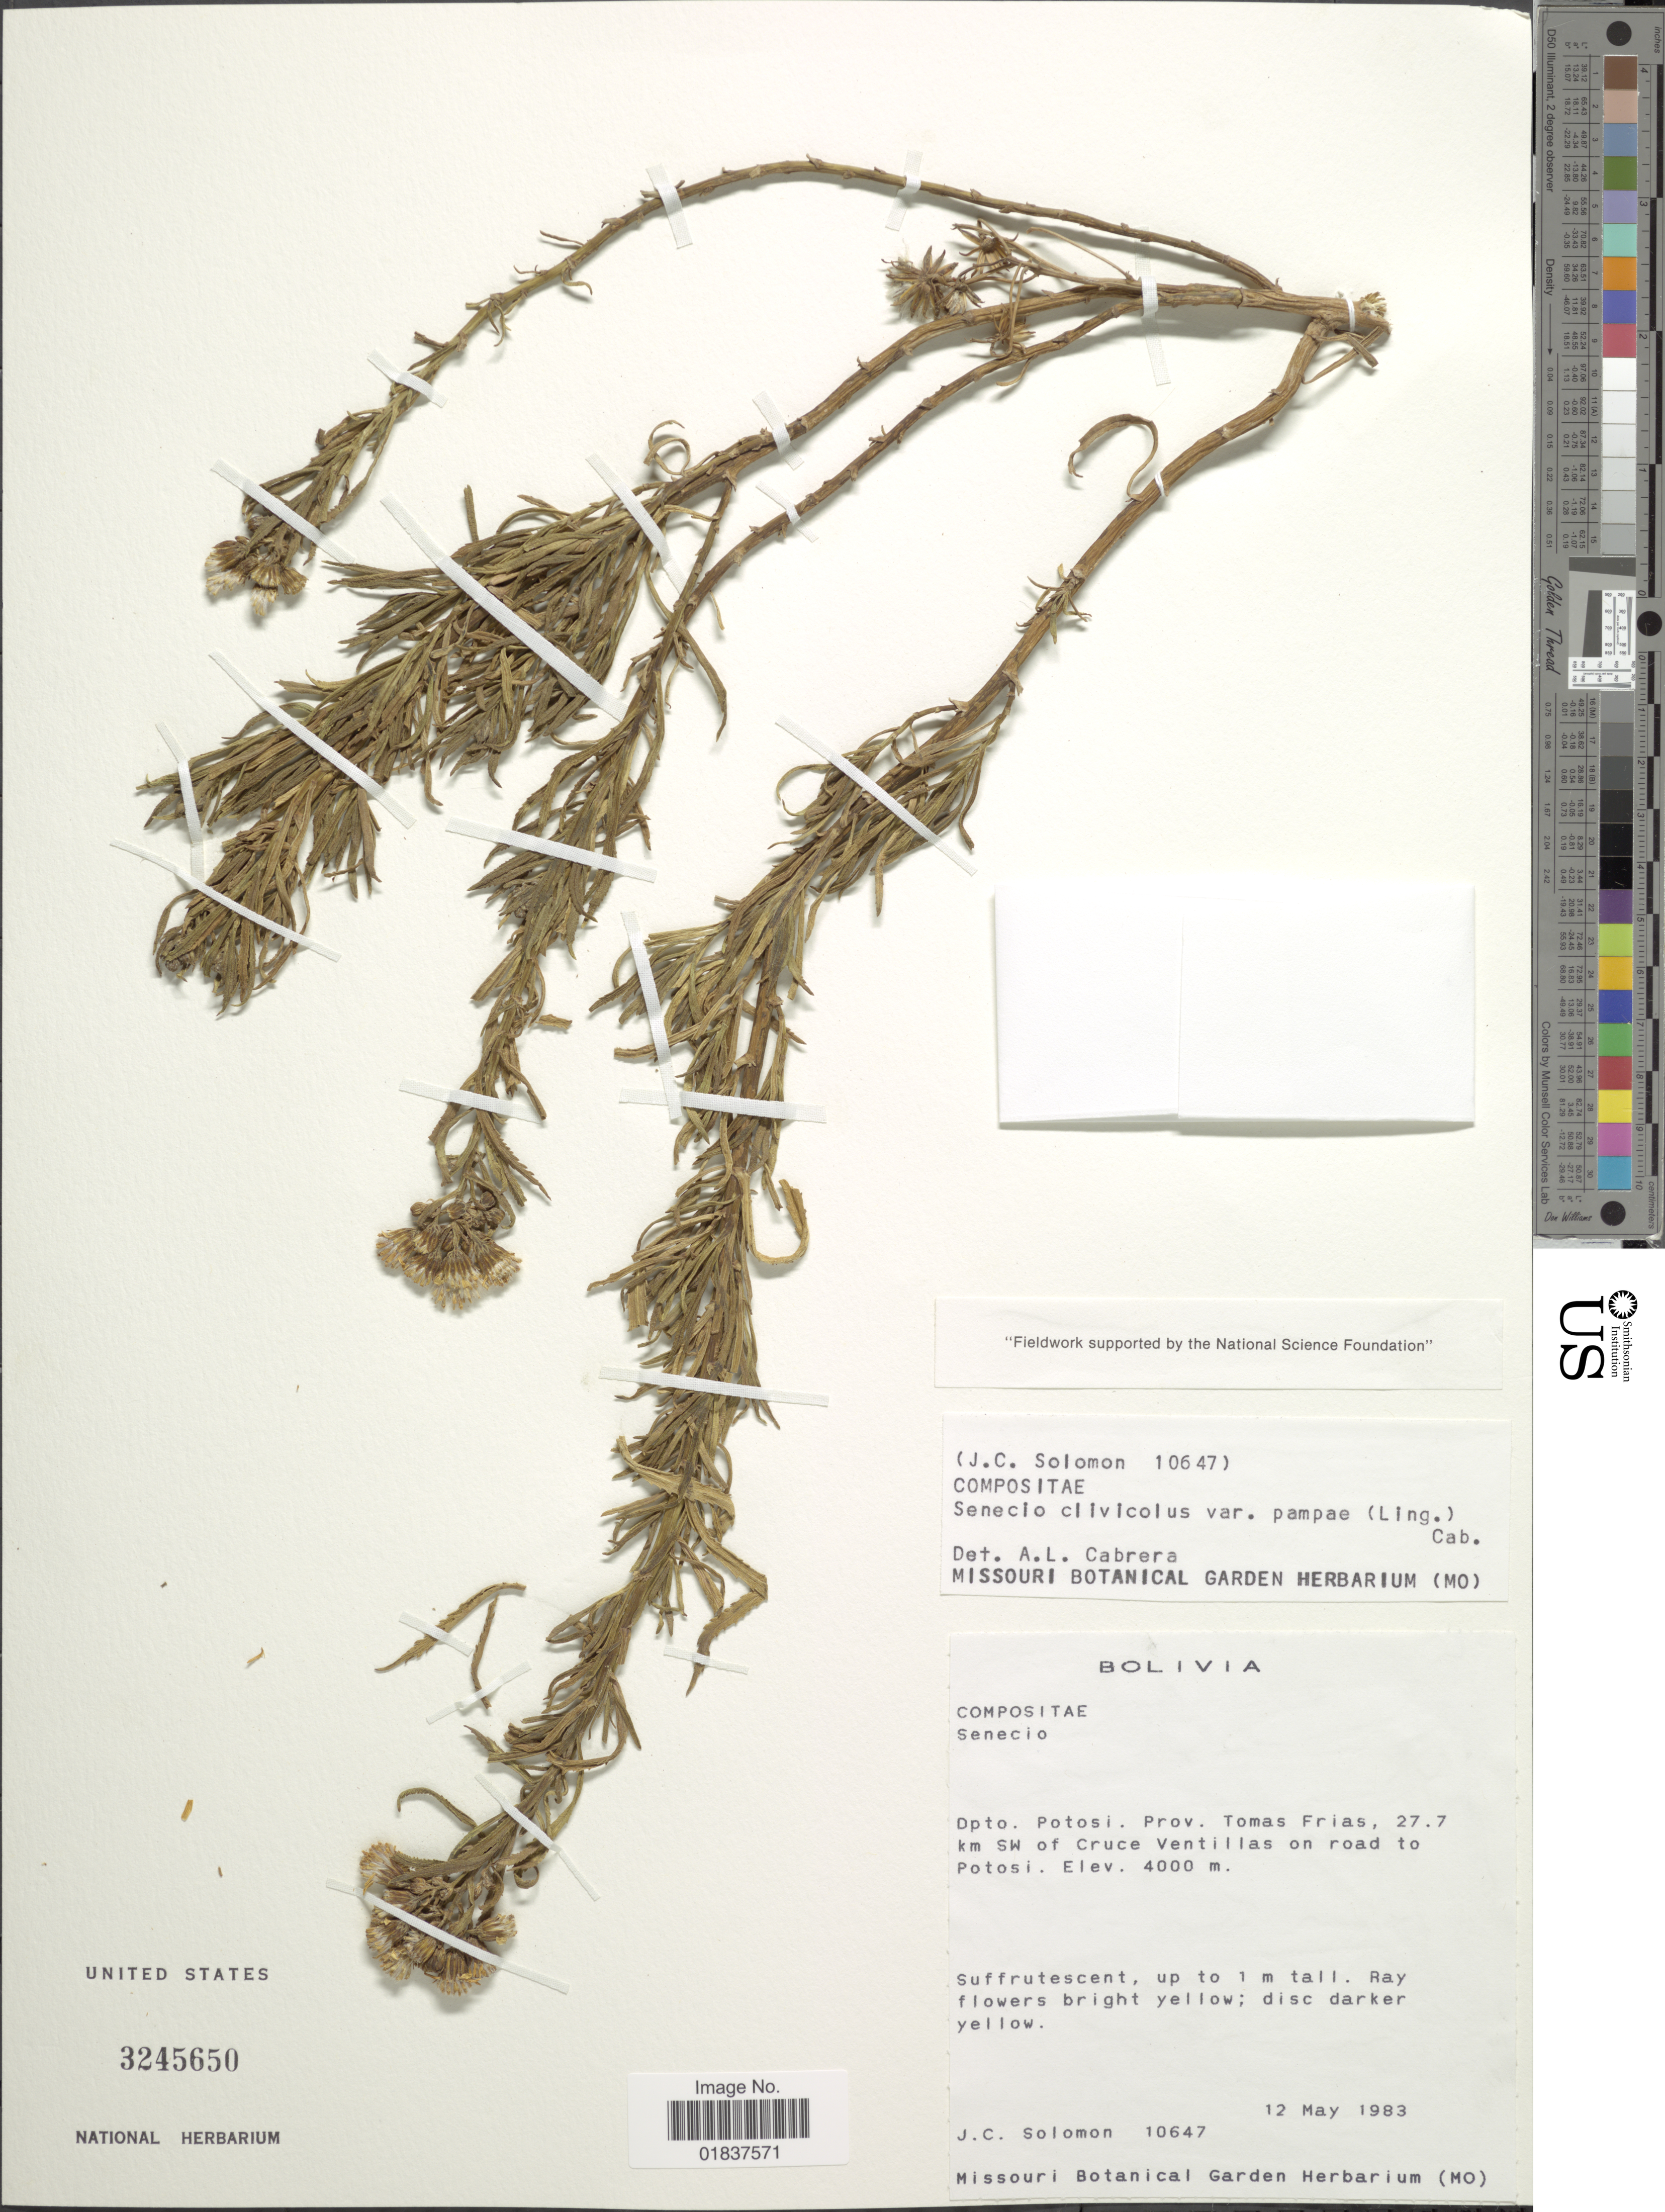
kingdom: Plantae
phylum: Tracheophyta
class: Magnoliopsida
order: Asterales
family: Asteraceae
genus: Senecio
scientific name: Senecio clivicola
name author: Wedd.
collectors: J. C. Solomon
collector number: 10647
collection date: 1983-05-12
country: Bolivia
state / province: Potosi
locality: Dpto. Potosi. Prov. Tomas Frias, 27.7 km SW of Cruce Ventillas on road to Potosi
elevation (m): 4000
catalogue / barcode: US 3245650